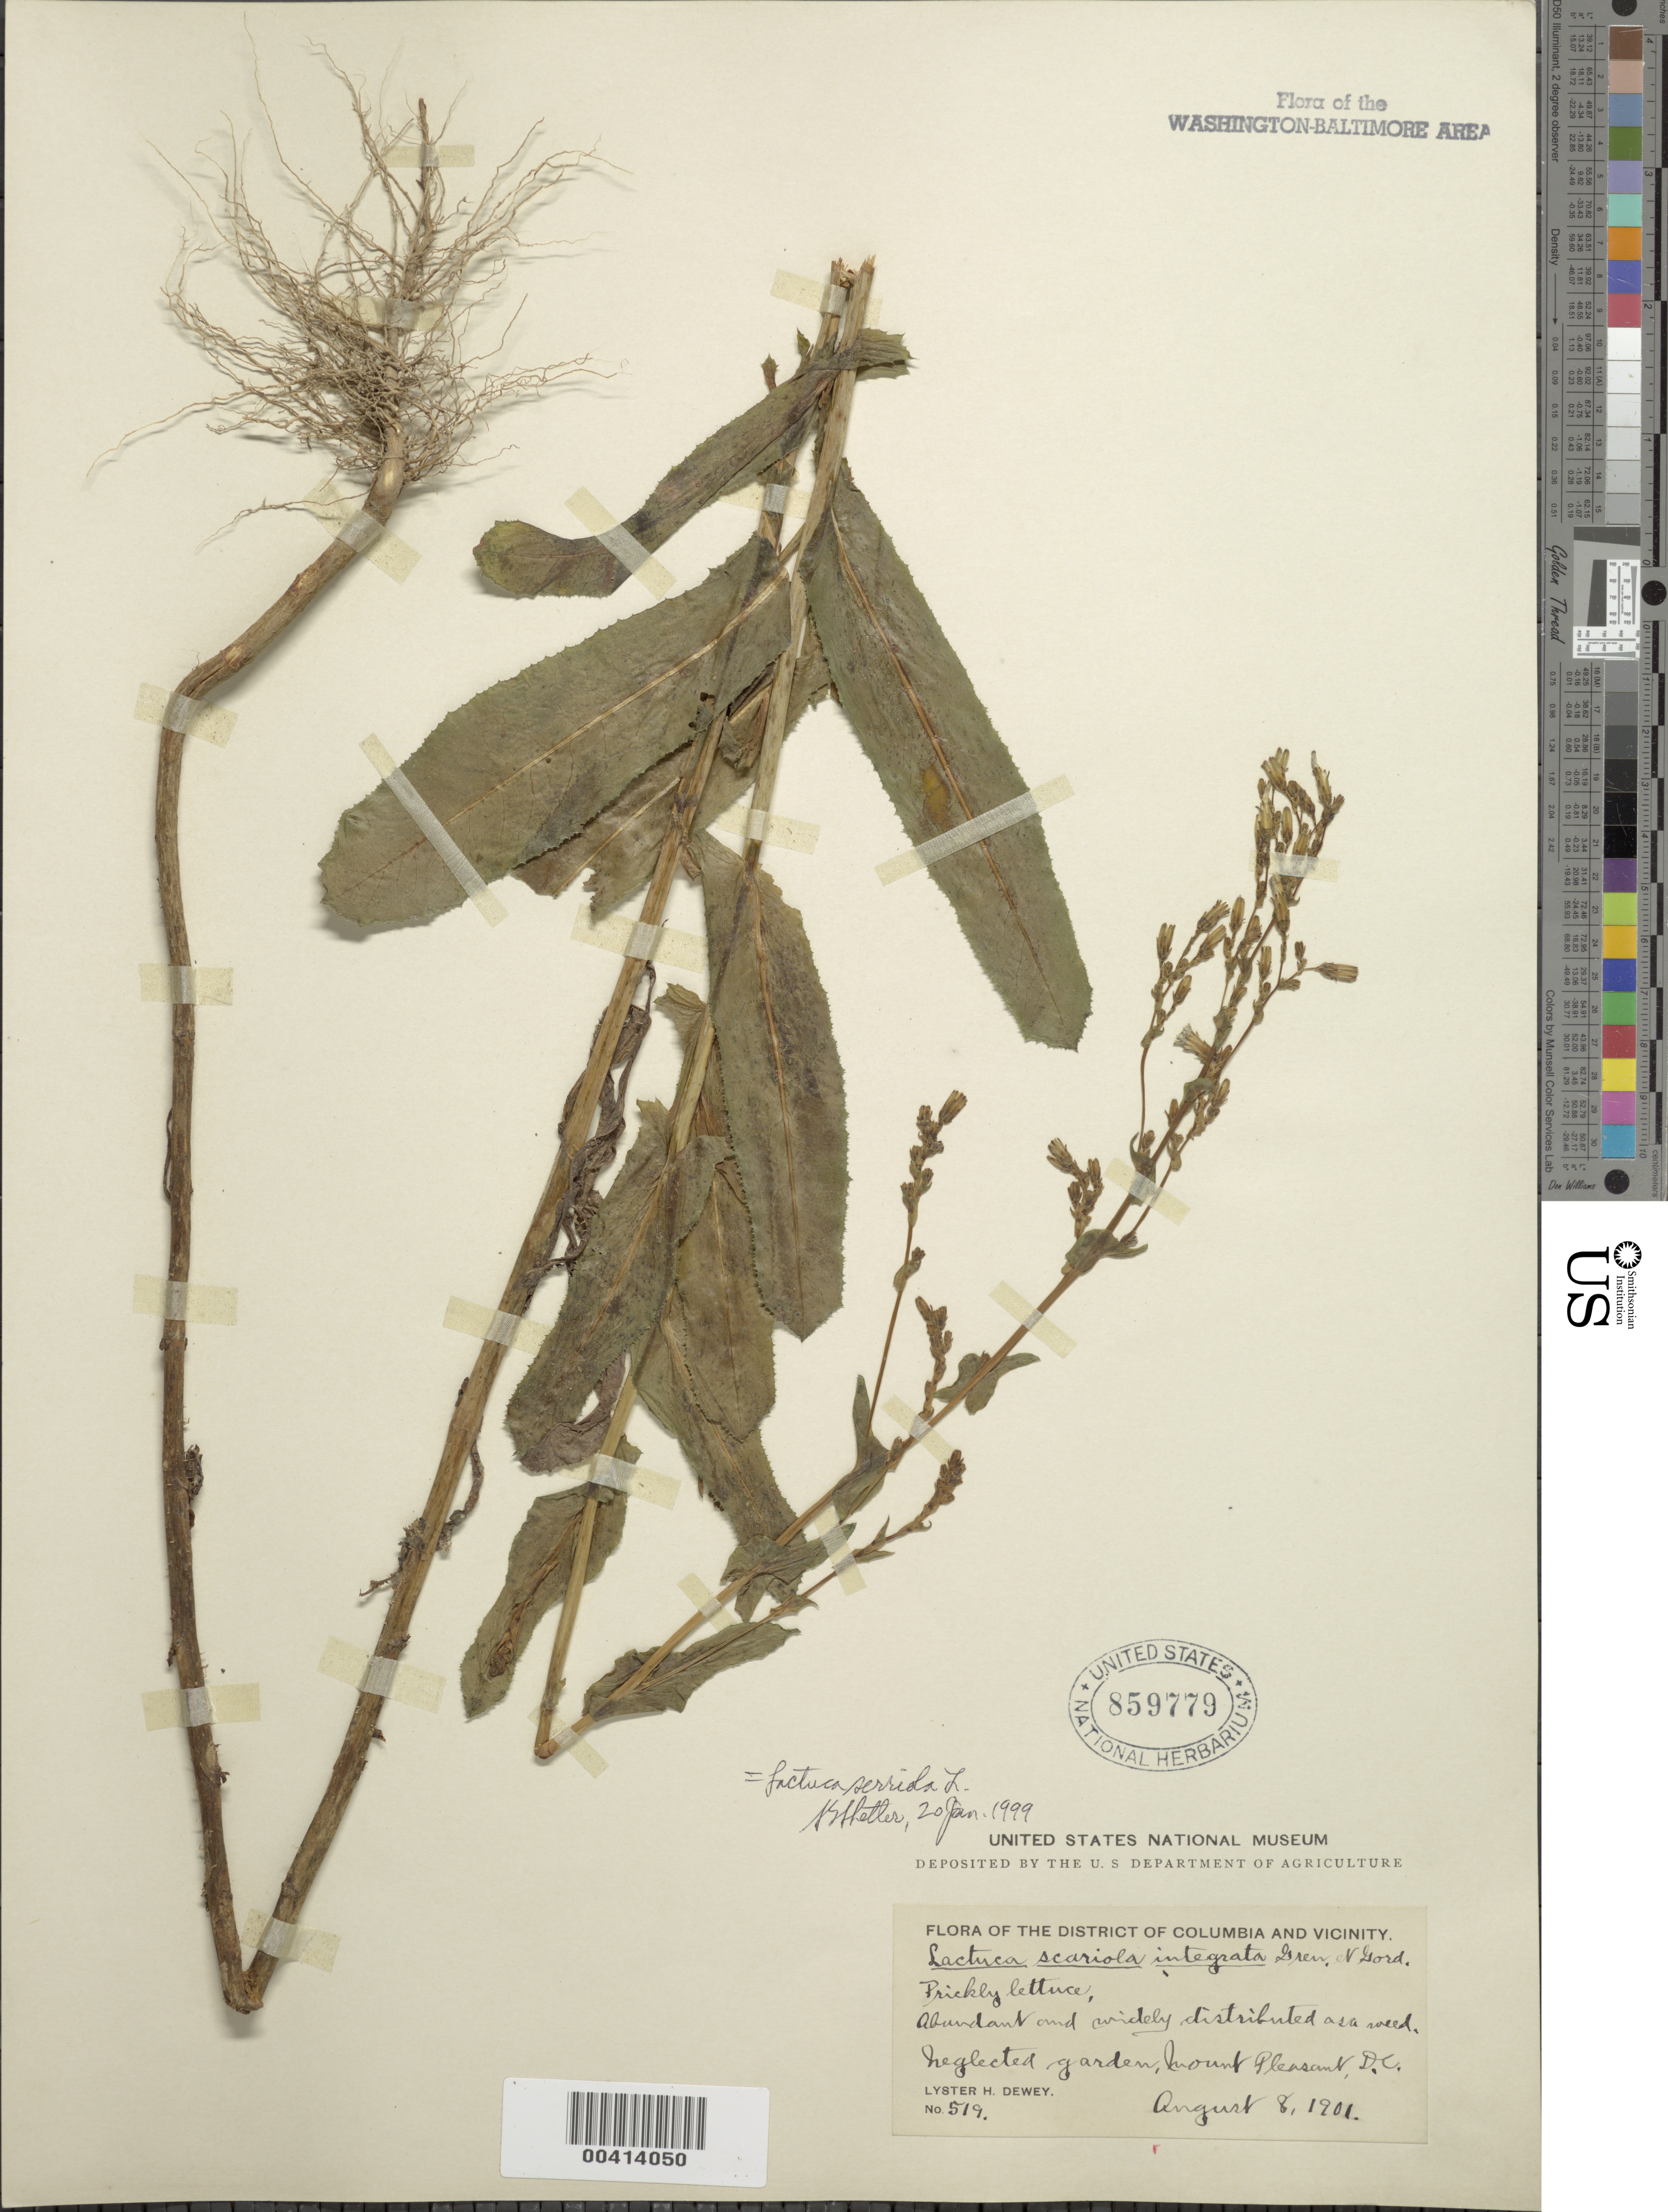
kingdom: Plantae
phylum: Tracheophyta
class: Magnoliopsida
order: Asterales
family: Asteraceae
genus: Lactuca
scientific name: Lactuca serriola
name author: L.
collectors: L. H. Dewey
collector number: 519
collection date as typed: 08 Aug 1901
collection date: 1901-08-08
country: United States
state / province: District of Columbia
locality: Mount Pleasant Rock Creek Park & vicinity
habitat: Neglected garden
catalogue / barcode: US 859779